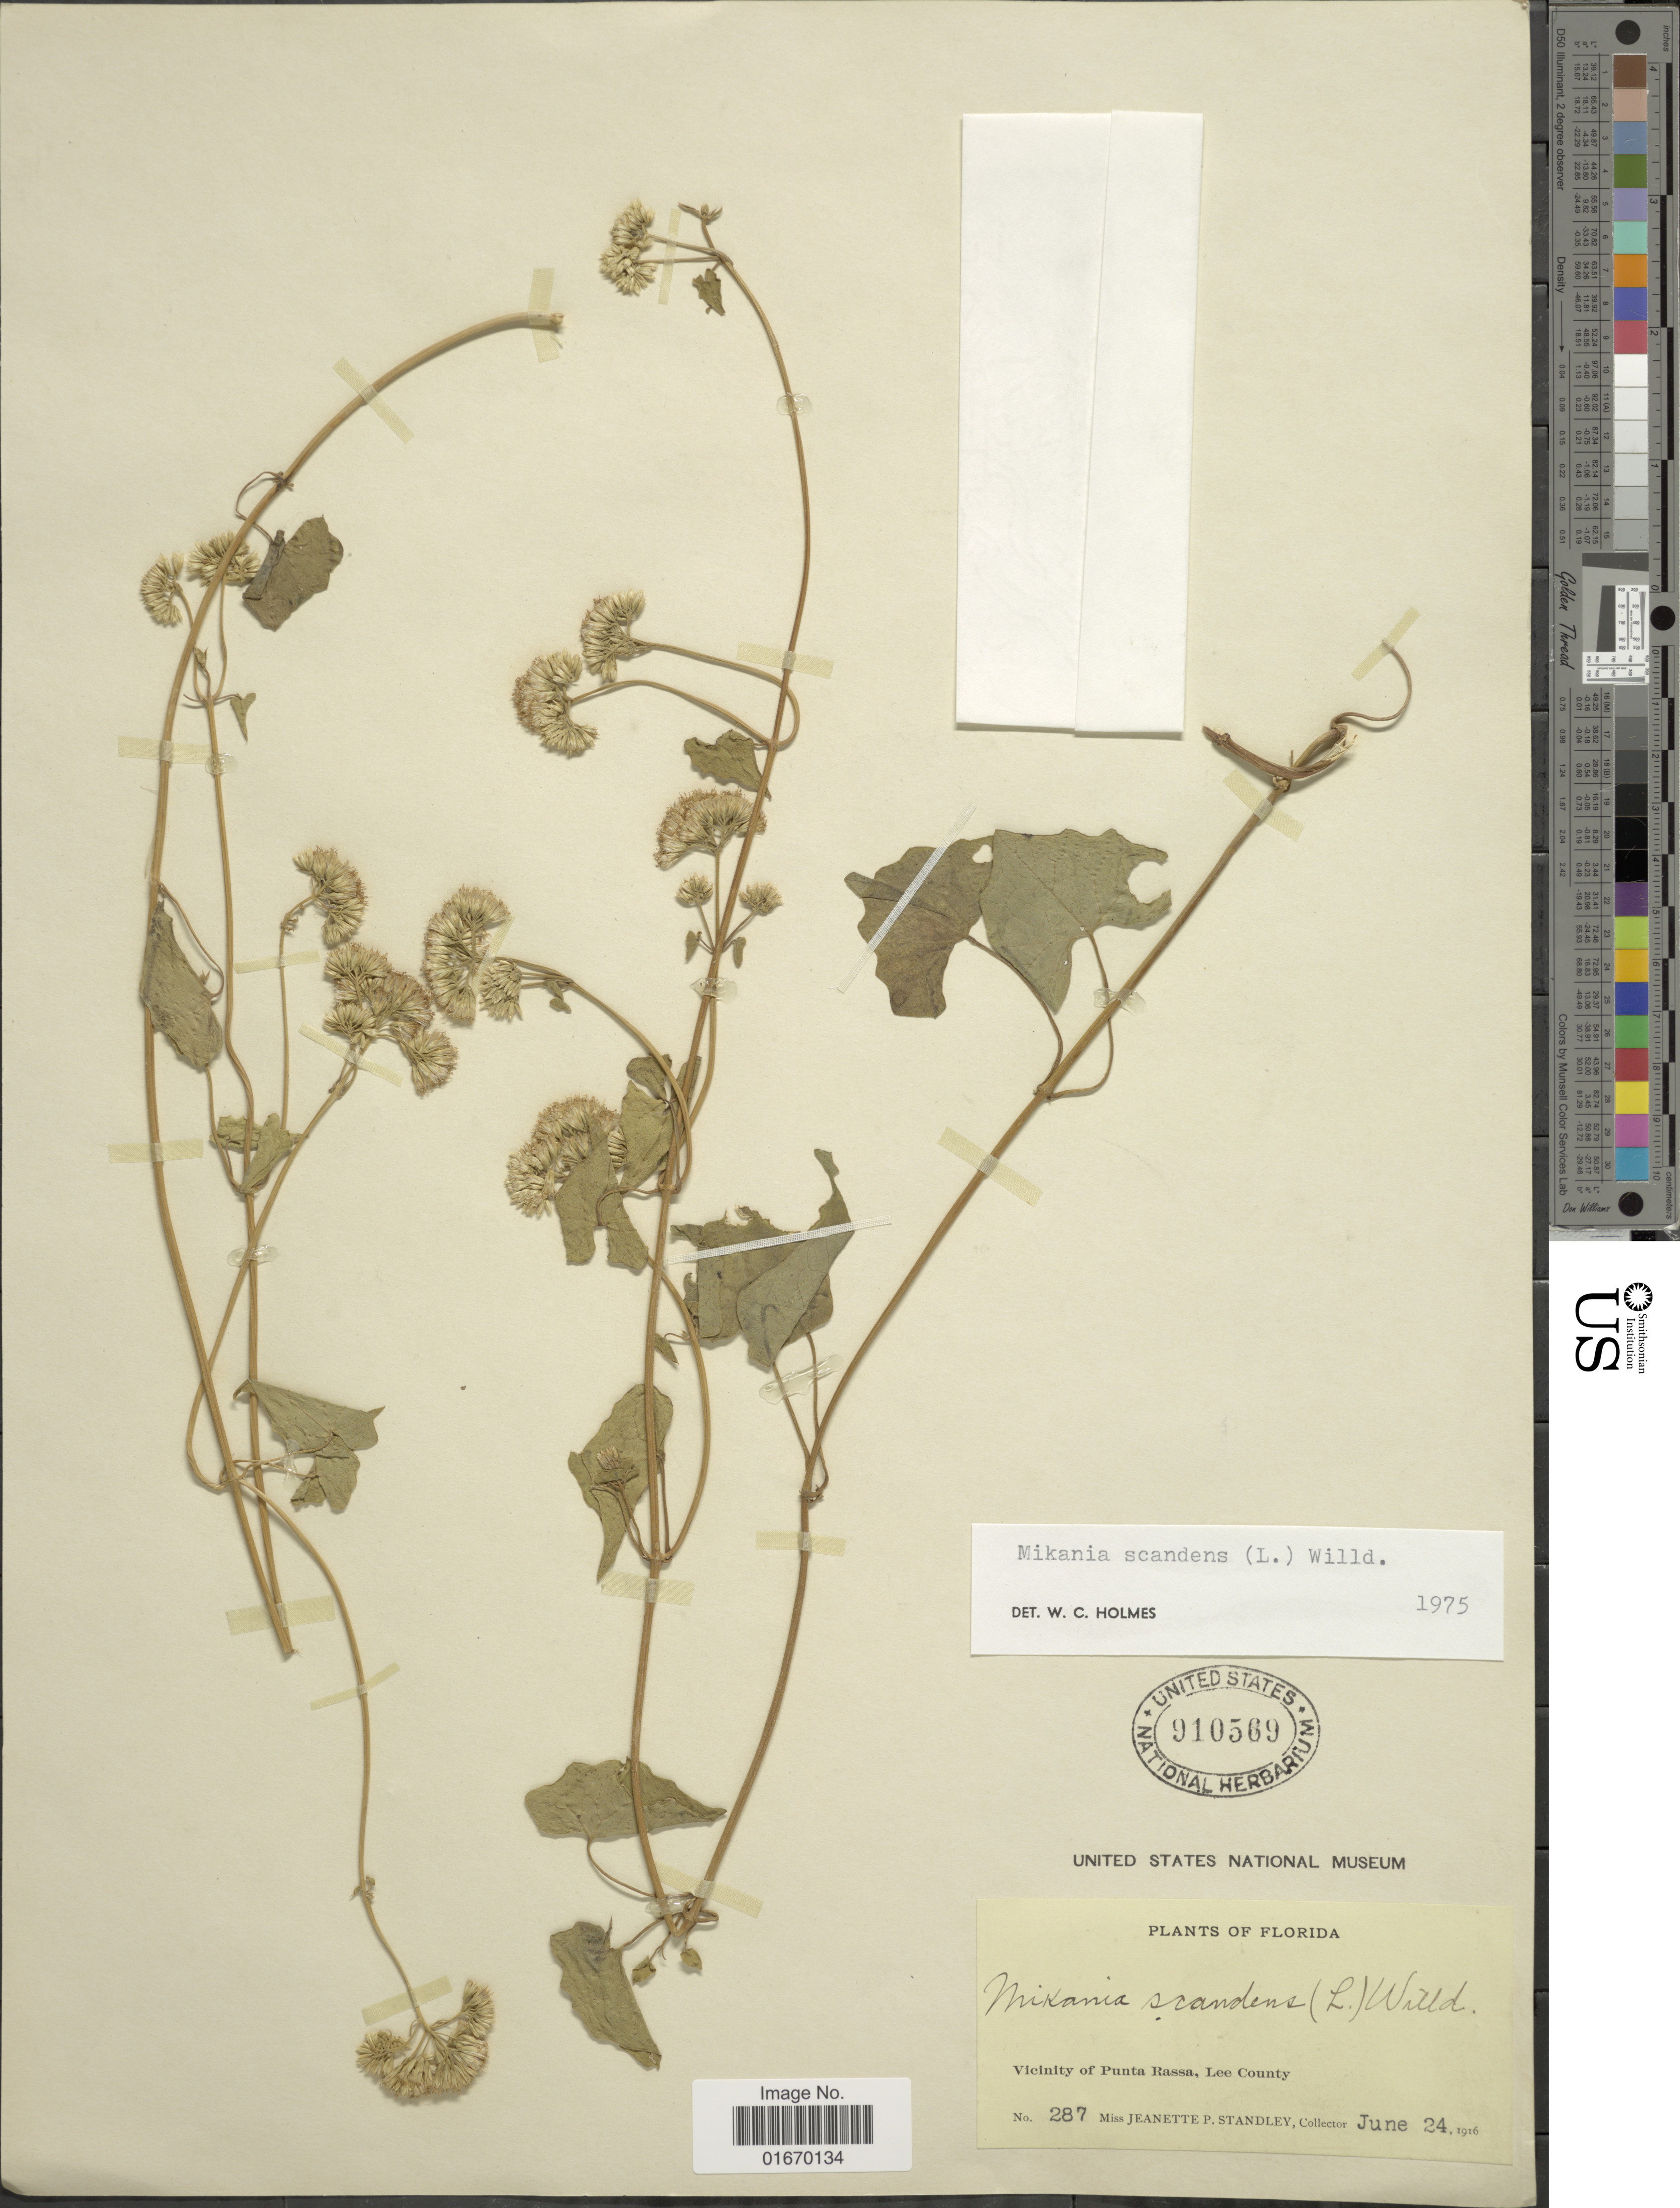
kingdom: Plantae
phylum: Tracheophyta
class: Magnoliopsida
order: Asterales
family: Asteraceae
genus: Mikania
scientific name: Mikania scandens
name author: (L.) Willd.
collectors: J. P. Standley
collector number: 287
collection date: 1916-06-24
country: United States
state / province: Florida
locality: Vicinity of Punta Rassa, Lee County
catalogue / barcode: US 910569